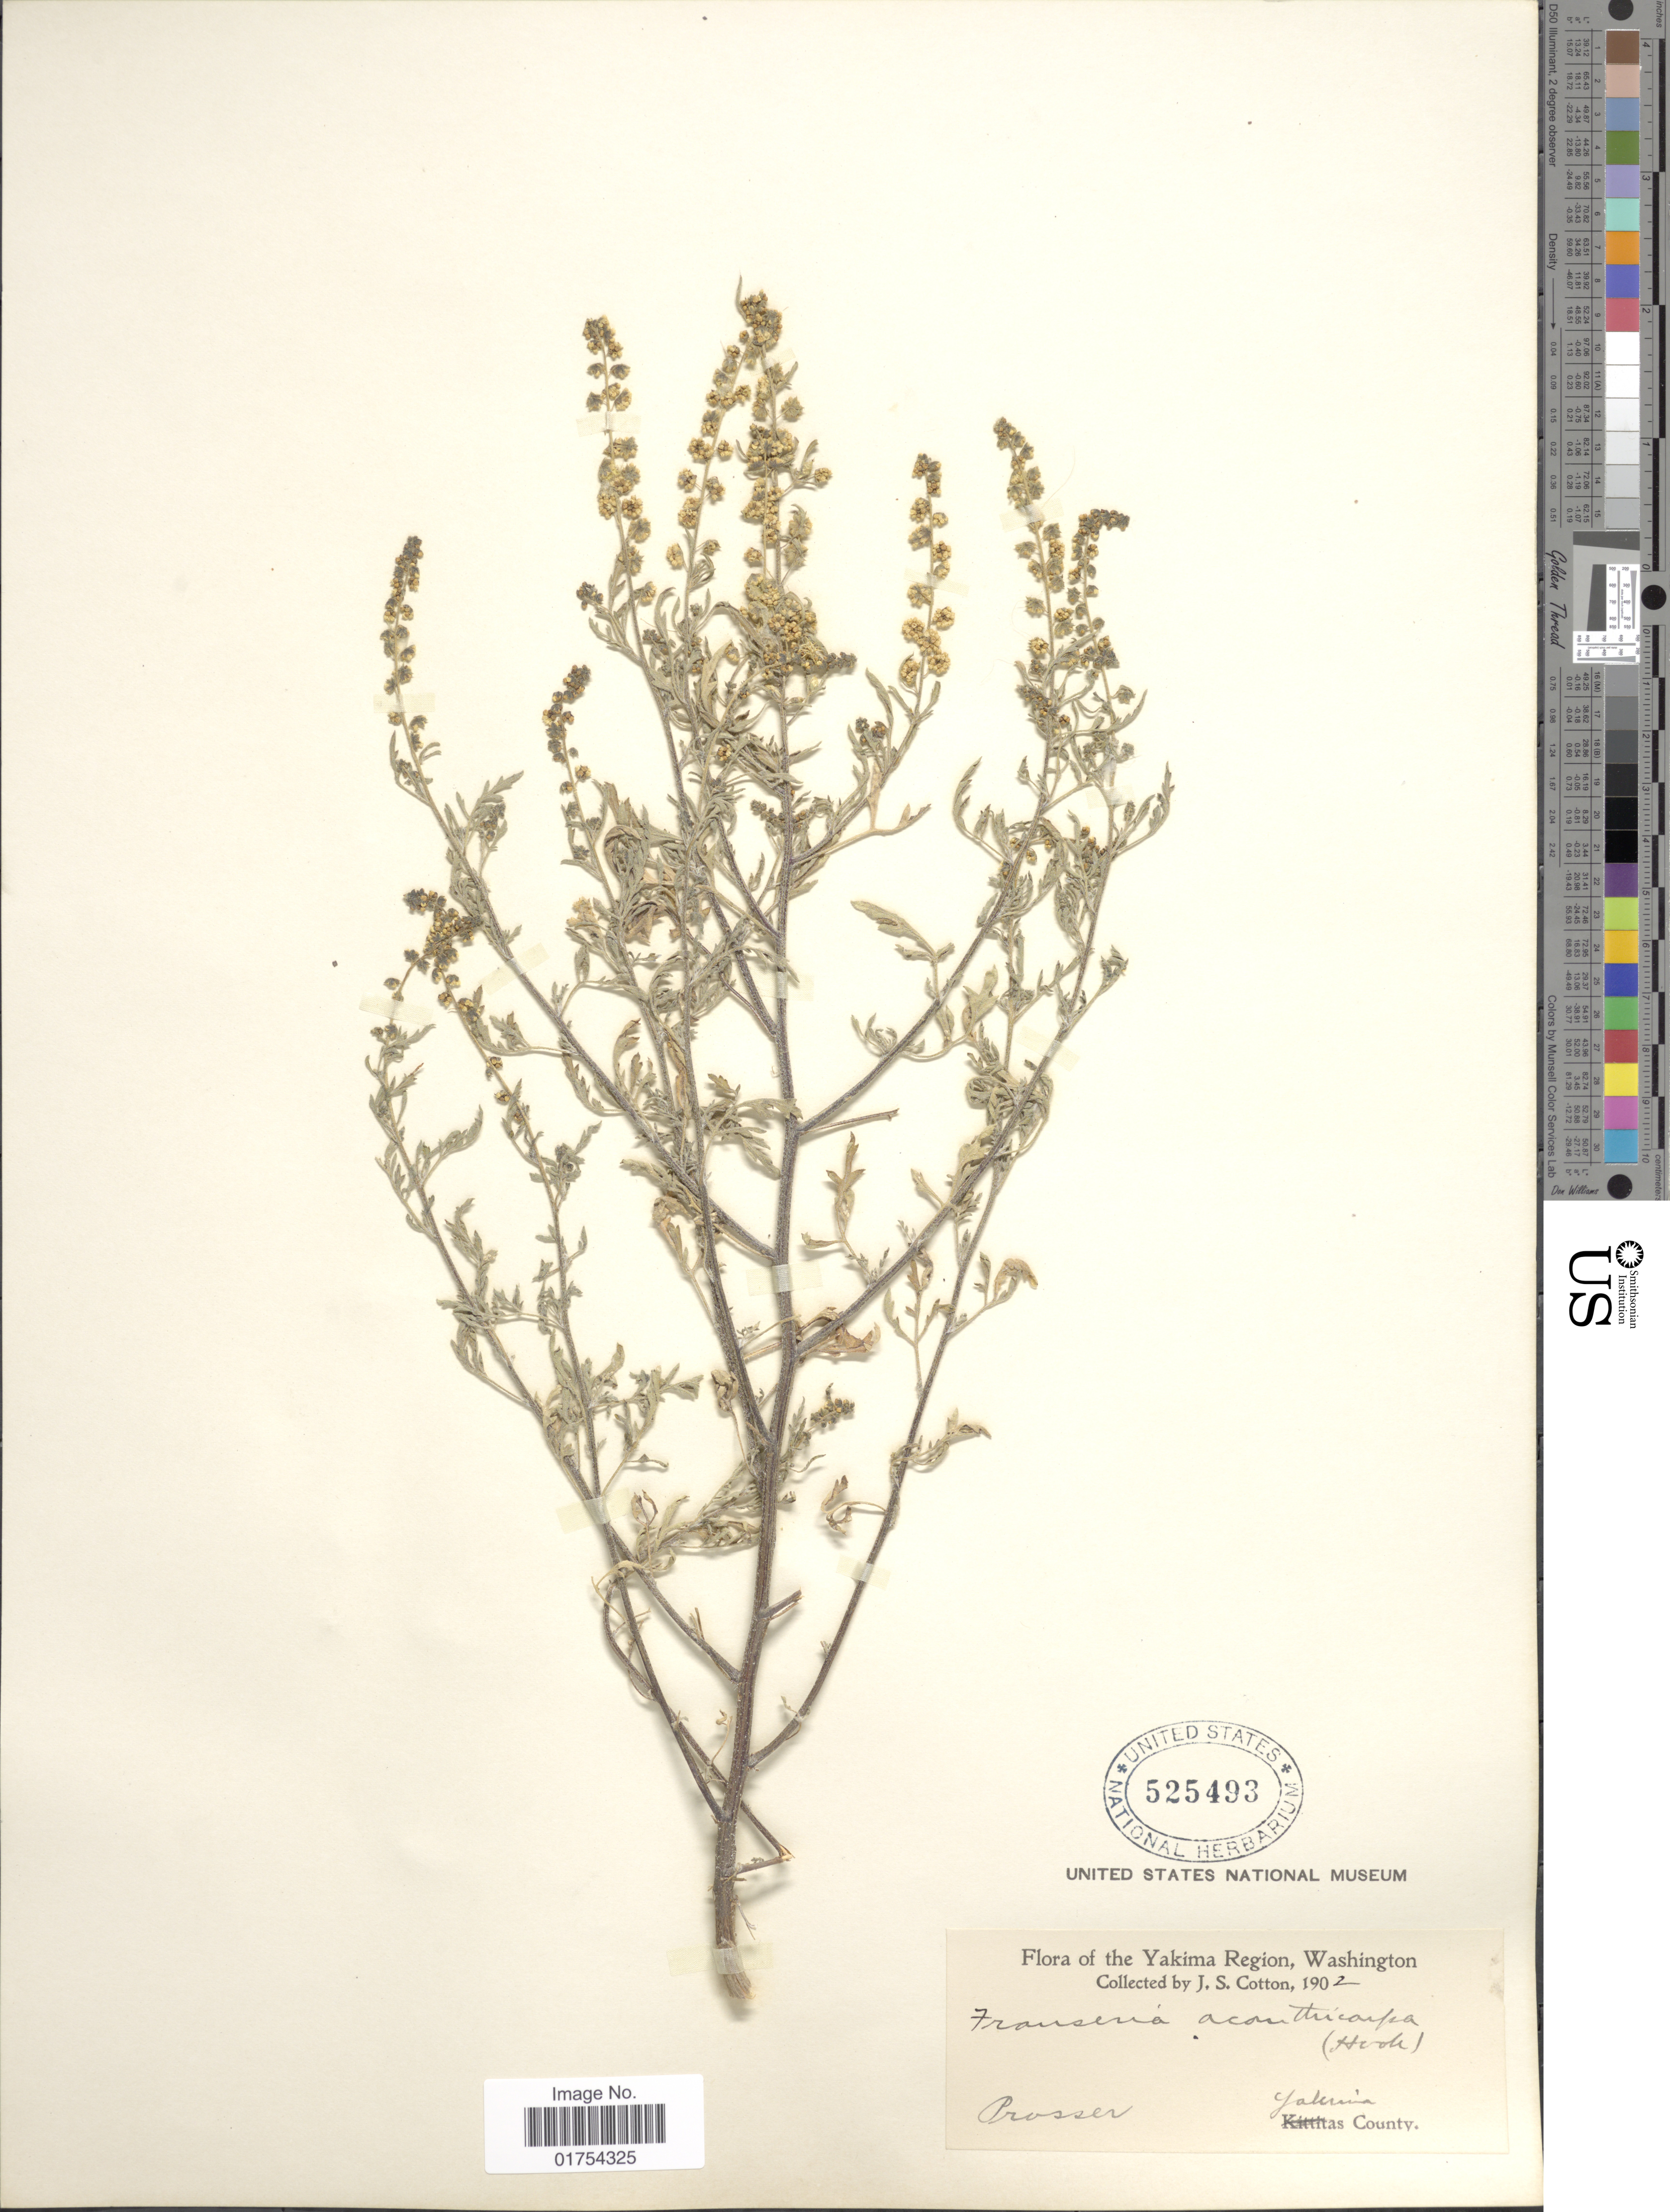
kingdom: Plantae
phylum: Tracheophyta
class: Magnoliopsida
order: Asterales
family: Asteraceae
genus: Franseria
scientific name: Franseria acanthicarpa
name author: Coville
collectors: J. S. Cotton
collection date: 1902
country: United States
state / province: Washington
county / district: Yakima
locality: Yakima Region, Prosser, Yakima County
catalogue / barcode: US 525493